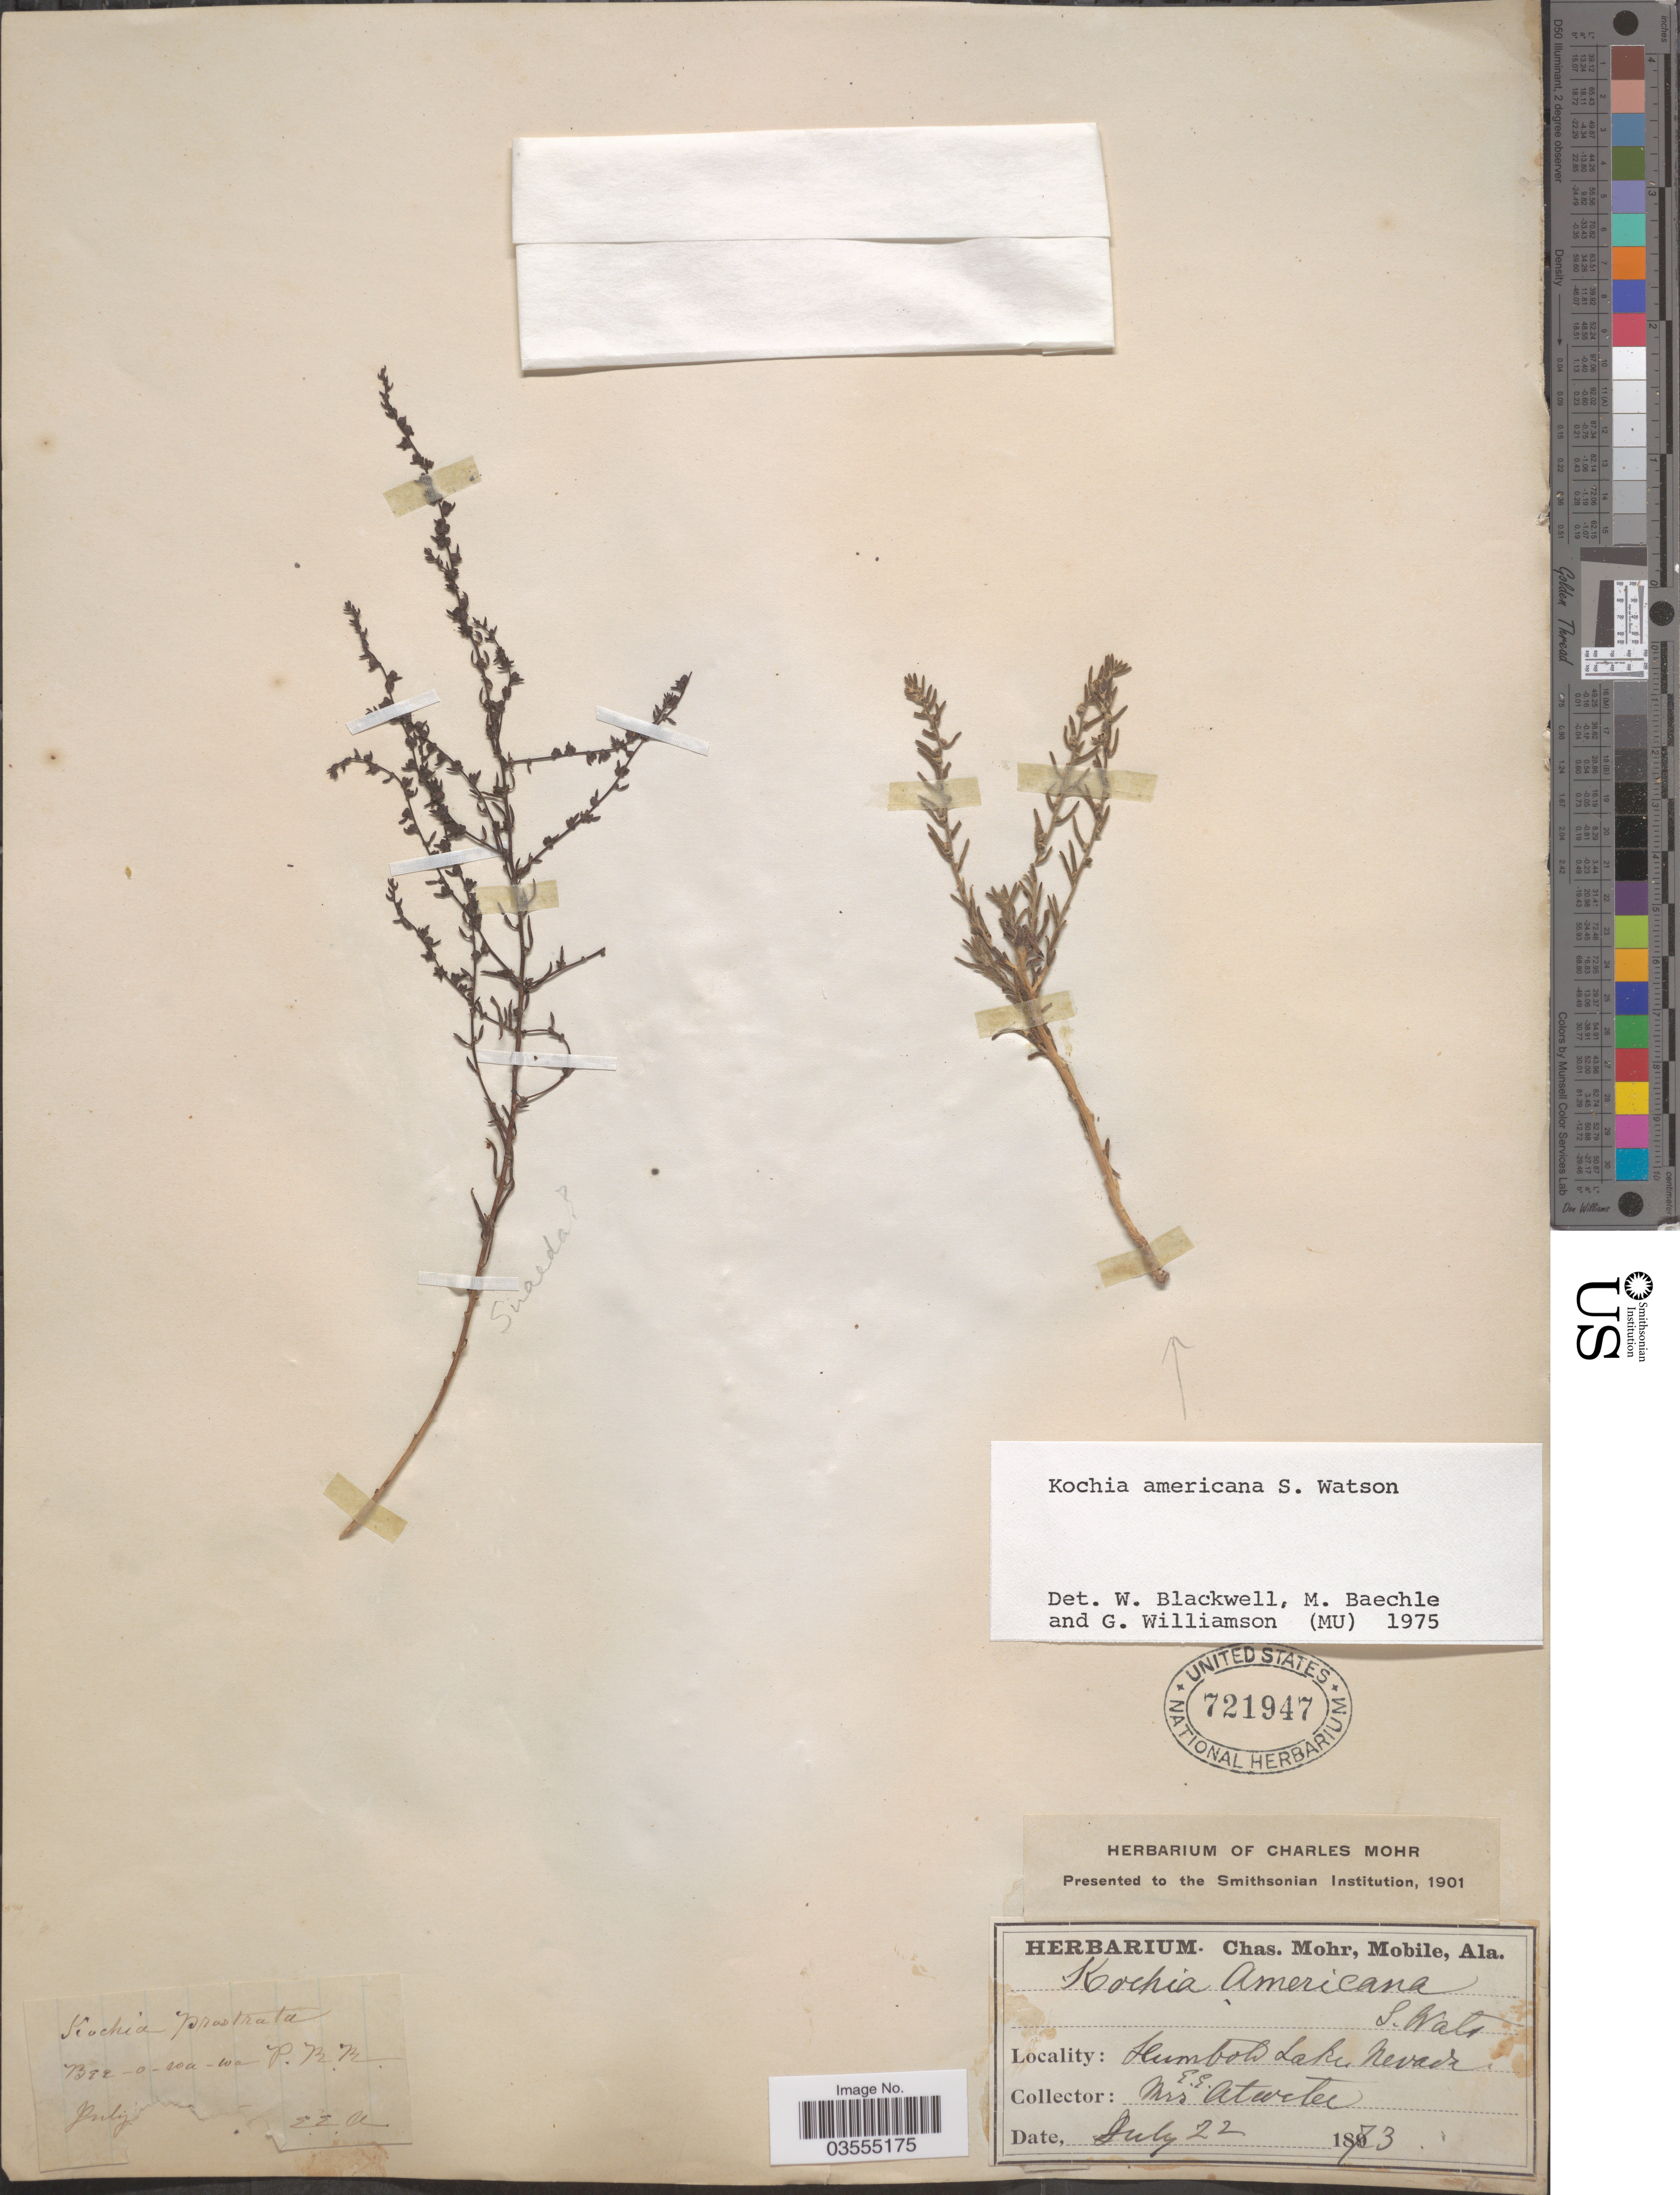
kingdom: Plantae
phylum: Tracheophyta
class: Magnoliopsida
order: Caryophyllales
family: Amaranthaceae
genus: Neokochia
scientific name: Neokochia americana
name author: (S. Watson) G.L. Chu & S.C. Sand.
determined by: U.S. National Herbarium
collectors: E. E. Atwater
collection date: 1873-07-22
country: United States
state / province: Nevada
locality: Humboldt Lake.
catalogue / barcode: US 721947